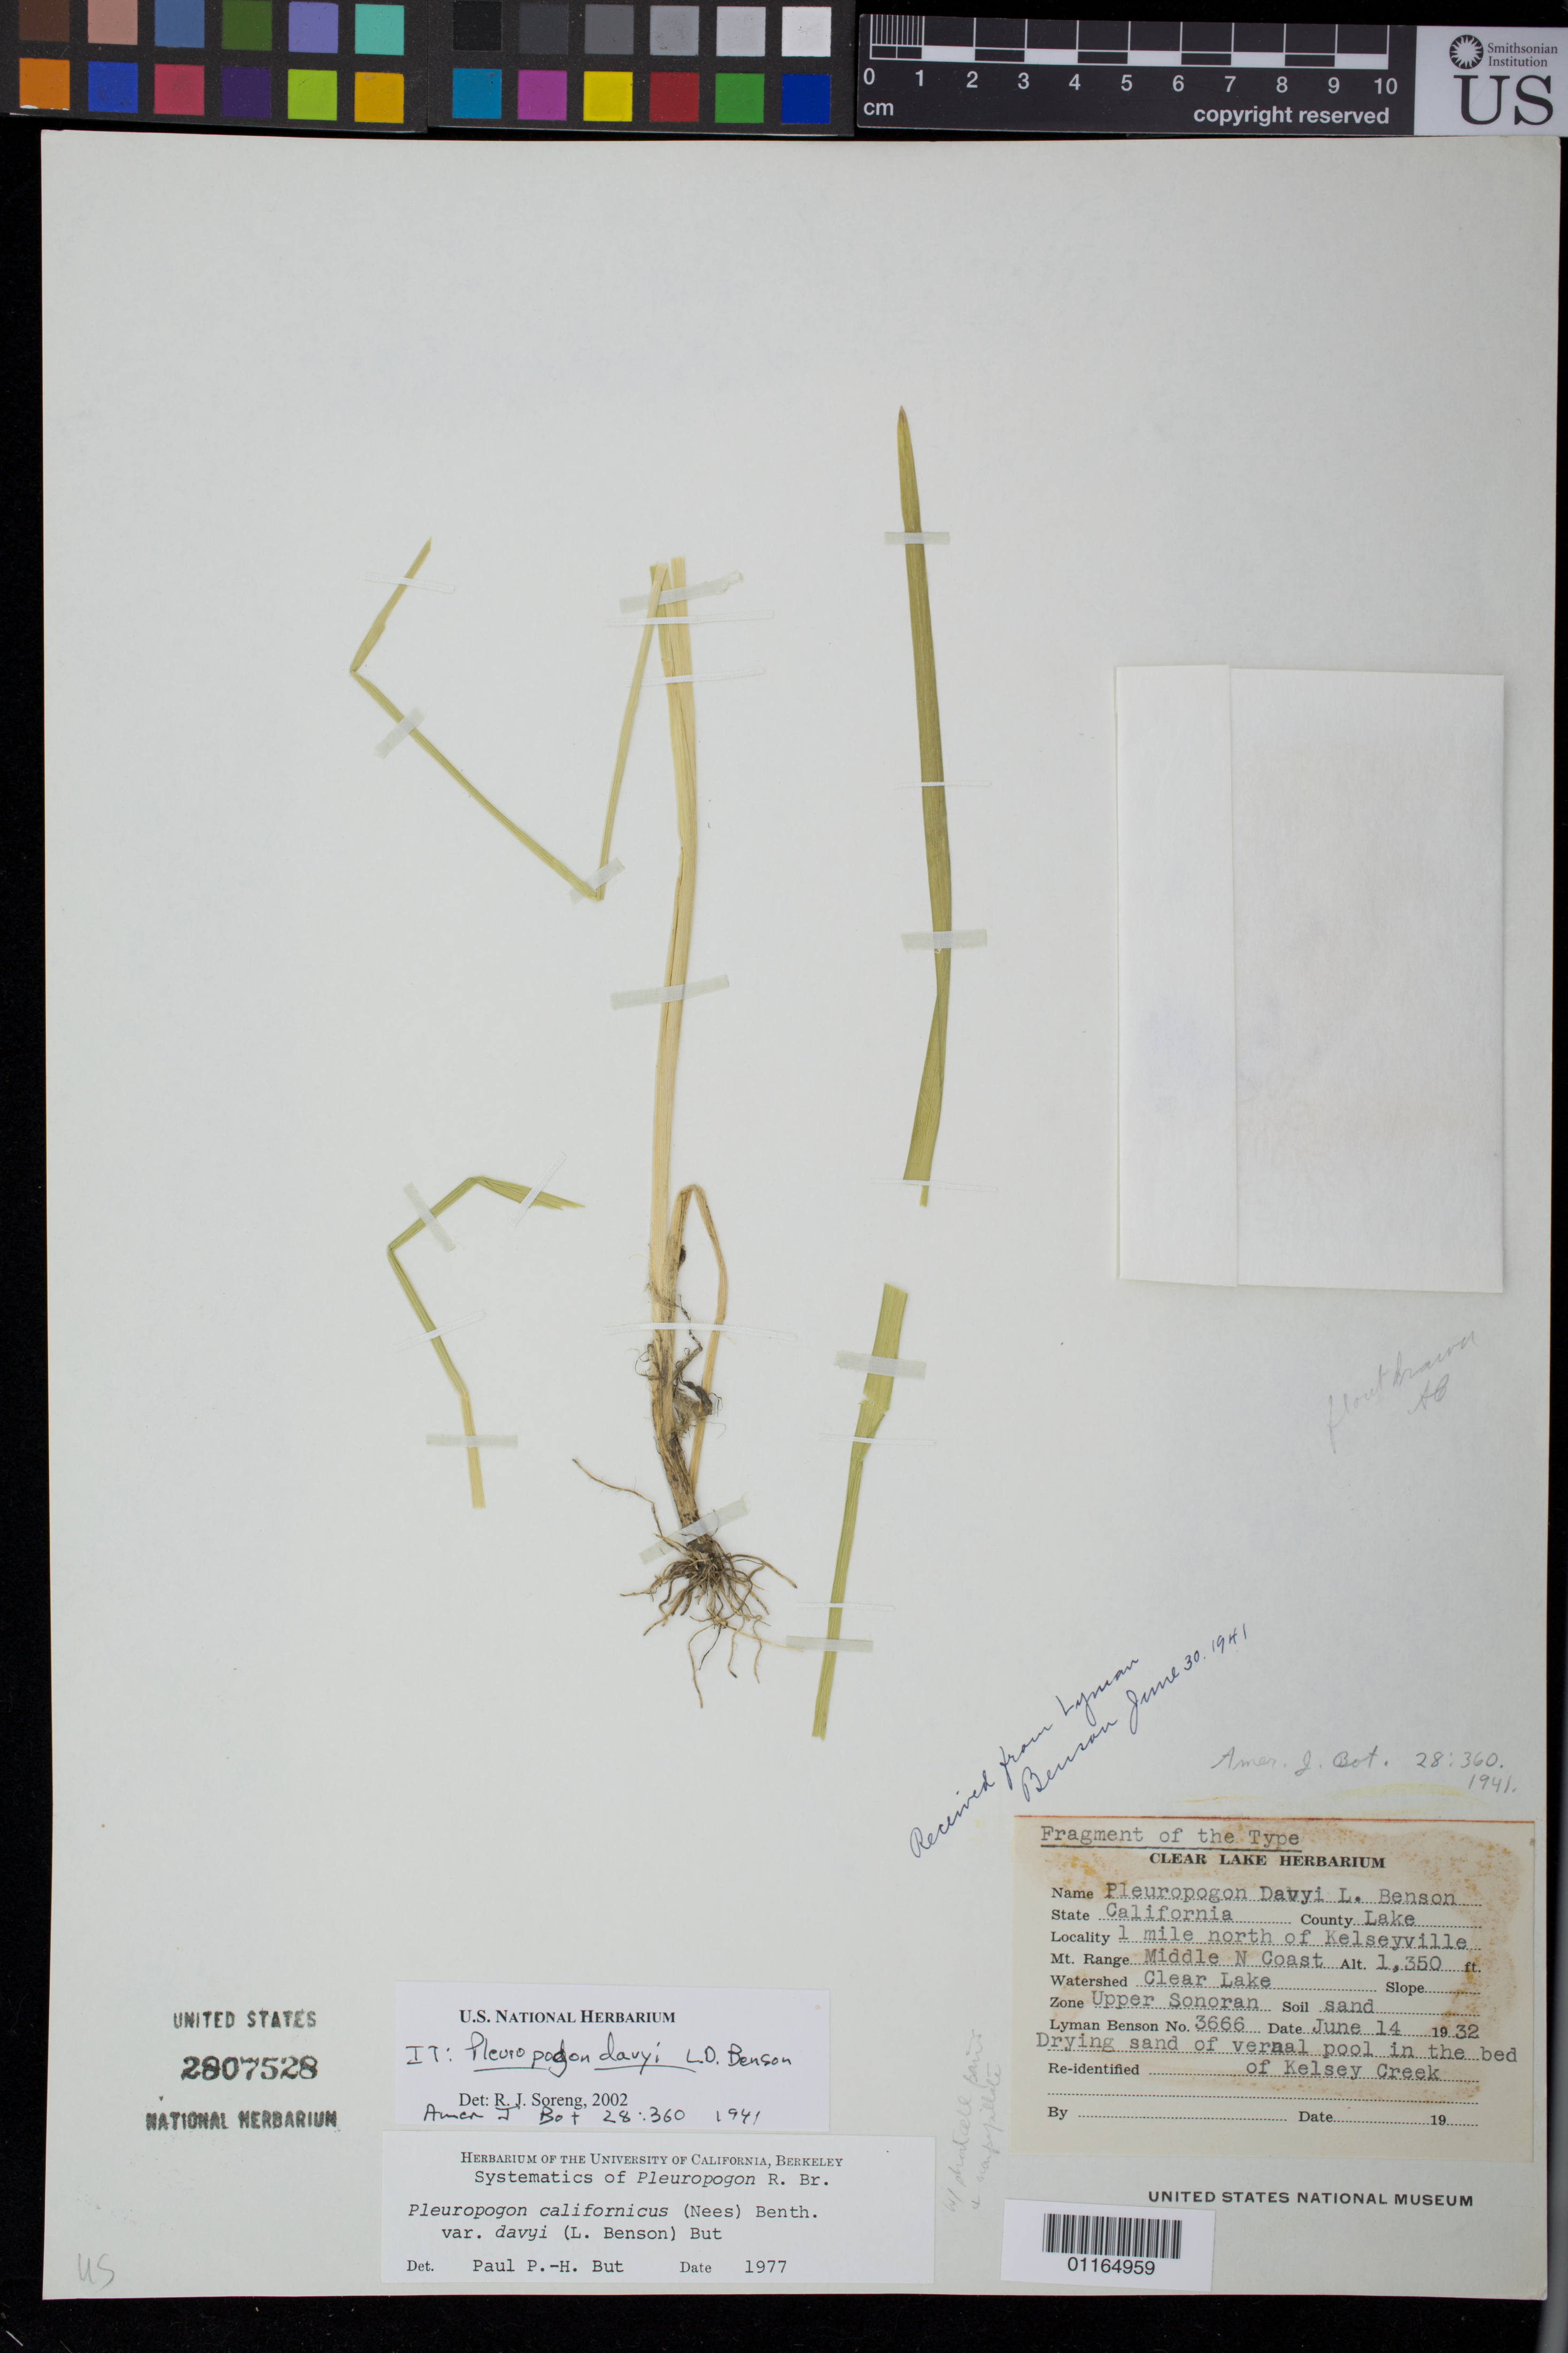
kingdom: Plantae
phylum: Tracheophyta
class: Liliopsida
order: Poales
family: Poaceae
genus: Pleuropogon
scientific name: Pleuropogon davyi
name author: L.D. Benson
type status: Isotype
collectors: L. D. Benson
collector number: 3666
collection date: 1932-06-14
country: United States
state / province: California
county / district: Lake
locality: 1 mile N. of Kelseyville, sand of vernal pool in the bed of Kelsey Creek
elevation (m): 396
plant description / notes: Fragment of (holo?) type specimen, "received from Lyman Benson June 30, 1941"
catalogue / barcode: US 2807528